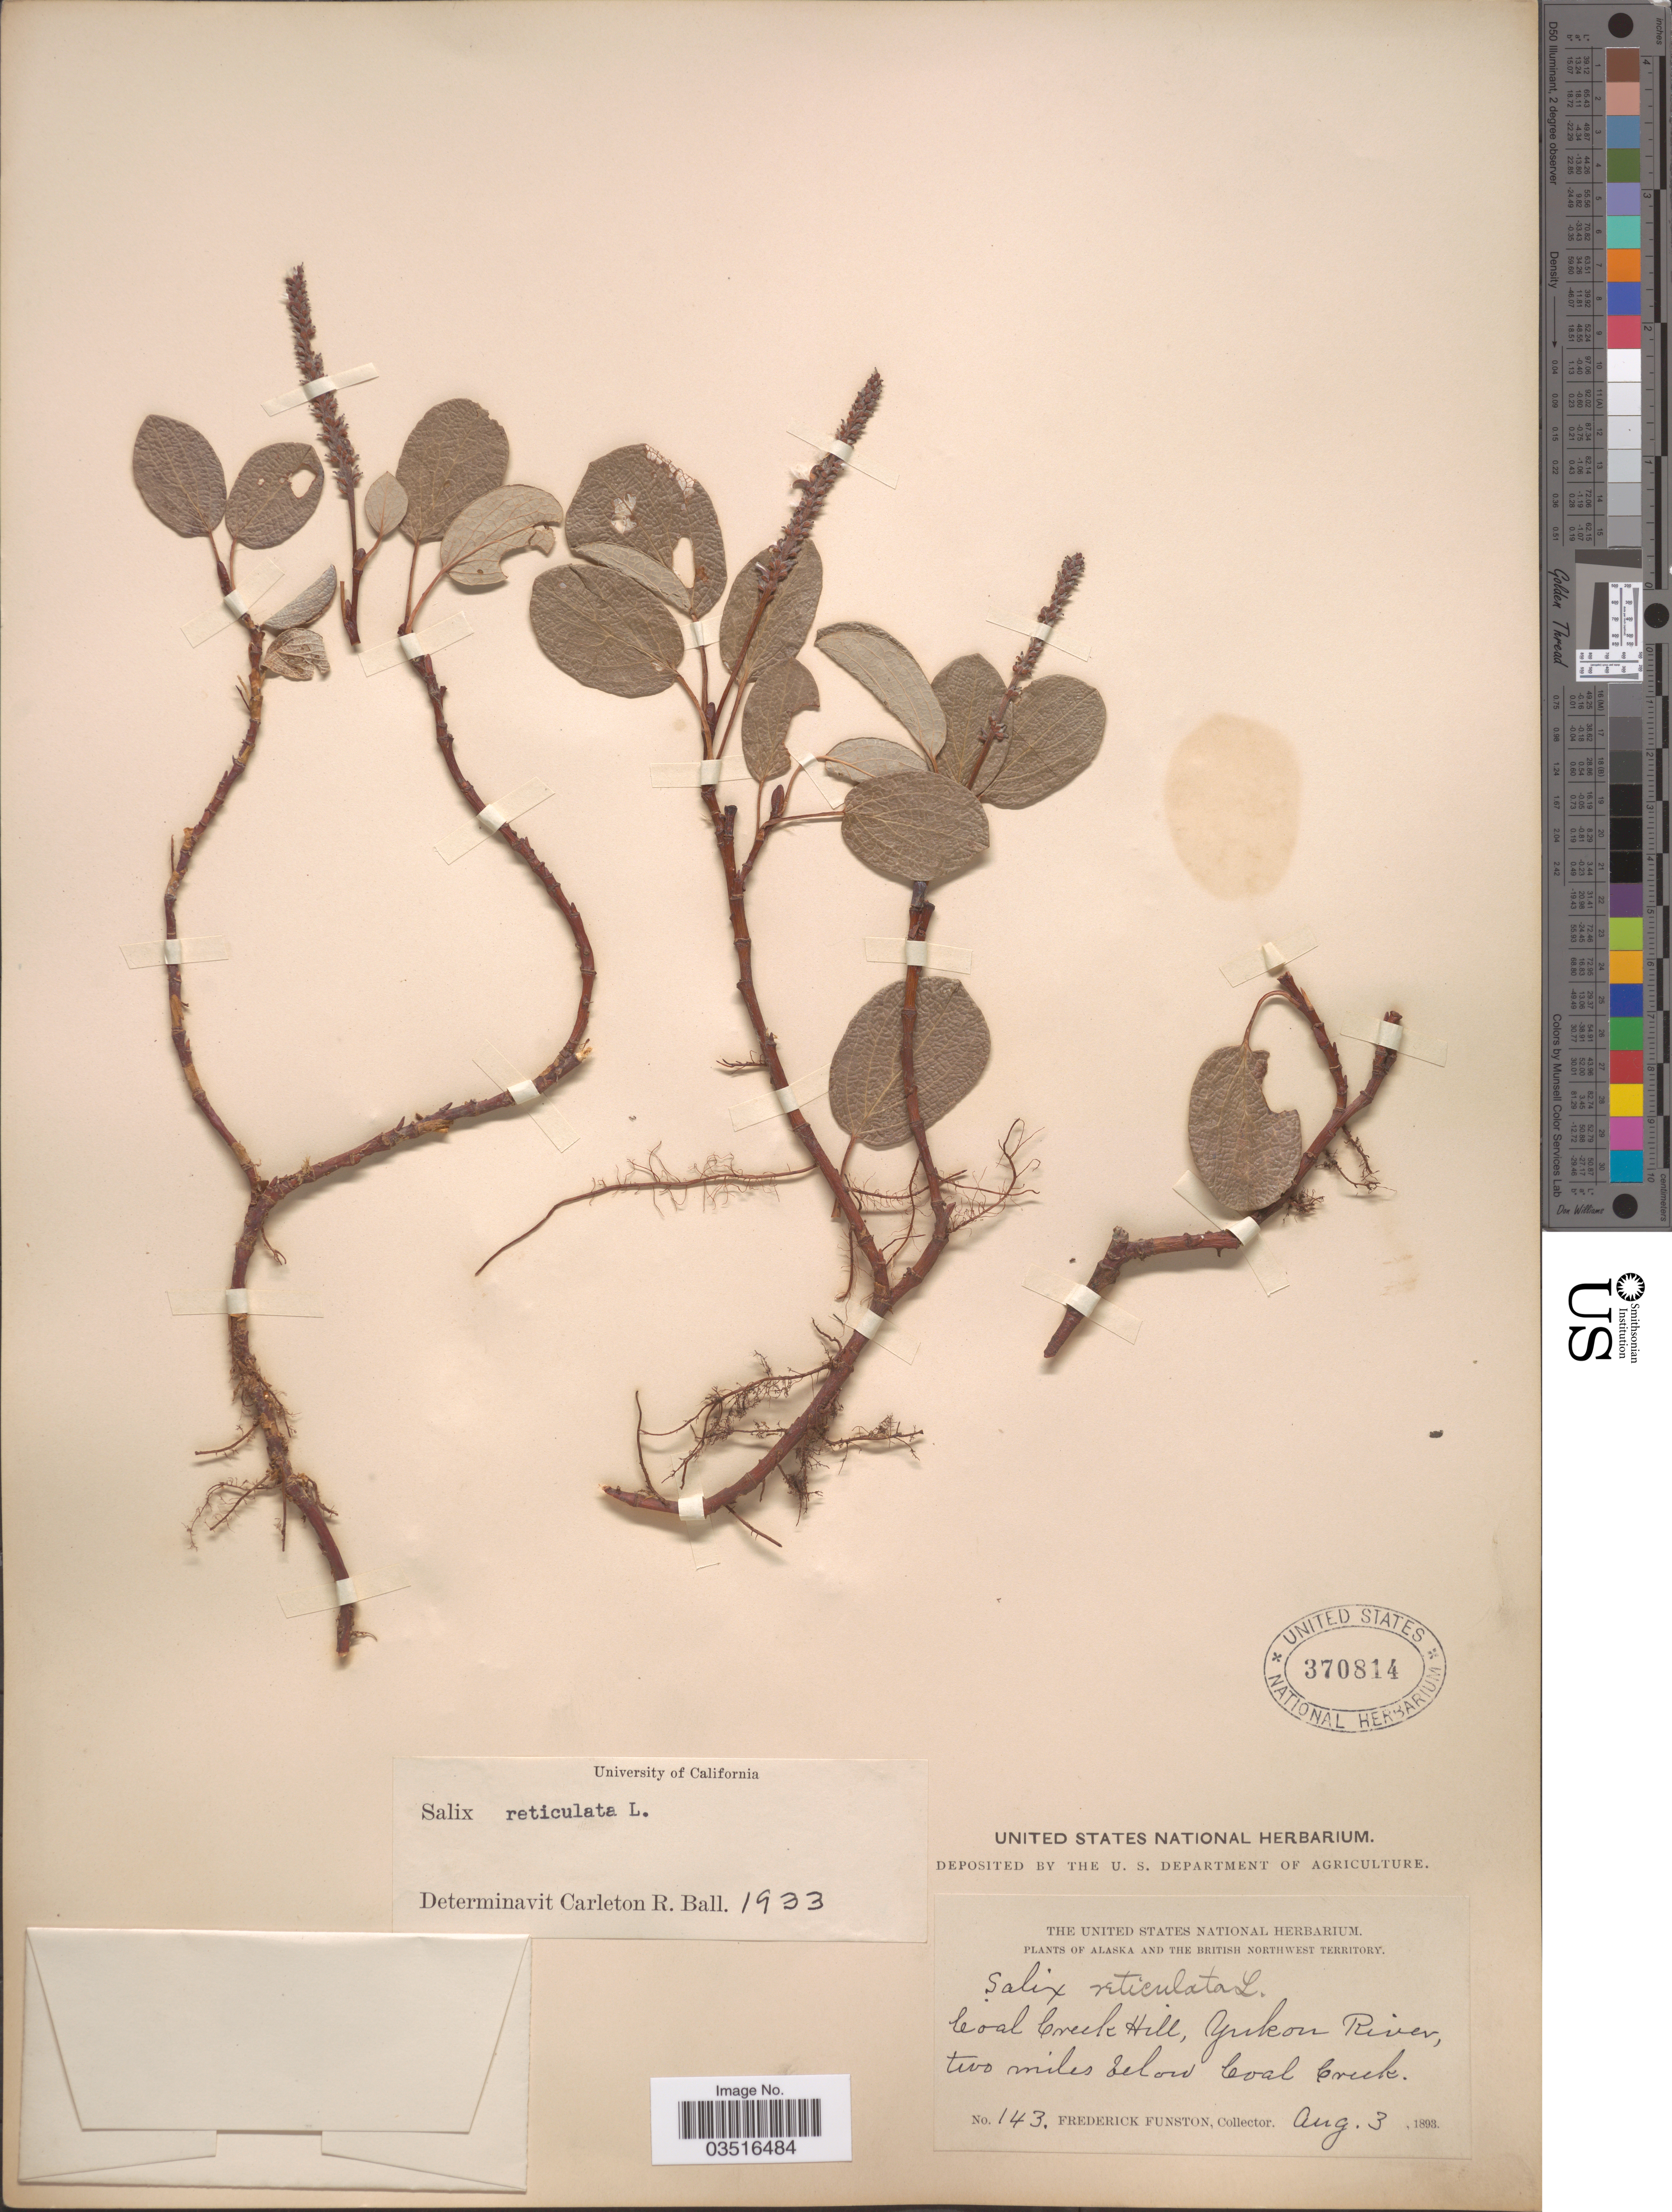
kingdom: Plantae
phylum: Tracheophyta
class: Magnoliopsida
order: Malpighiales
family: Salicaceae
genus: Salix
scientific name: Salix reticulata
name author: L.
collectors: F. Funston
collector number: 143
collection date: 1893-08-03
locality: Alaska and The British Northwest Territory. Coal Creek Hill, Yukon River, two miles below Coal Creek.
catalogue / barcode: US 370814